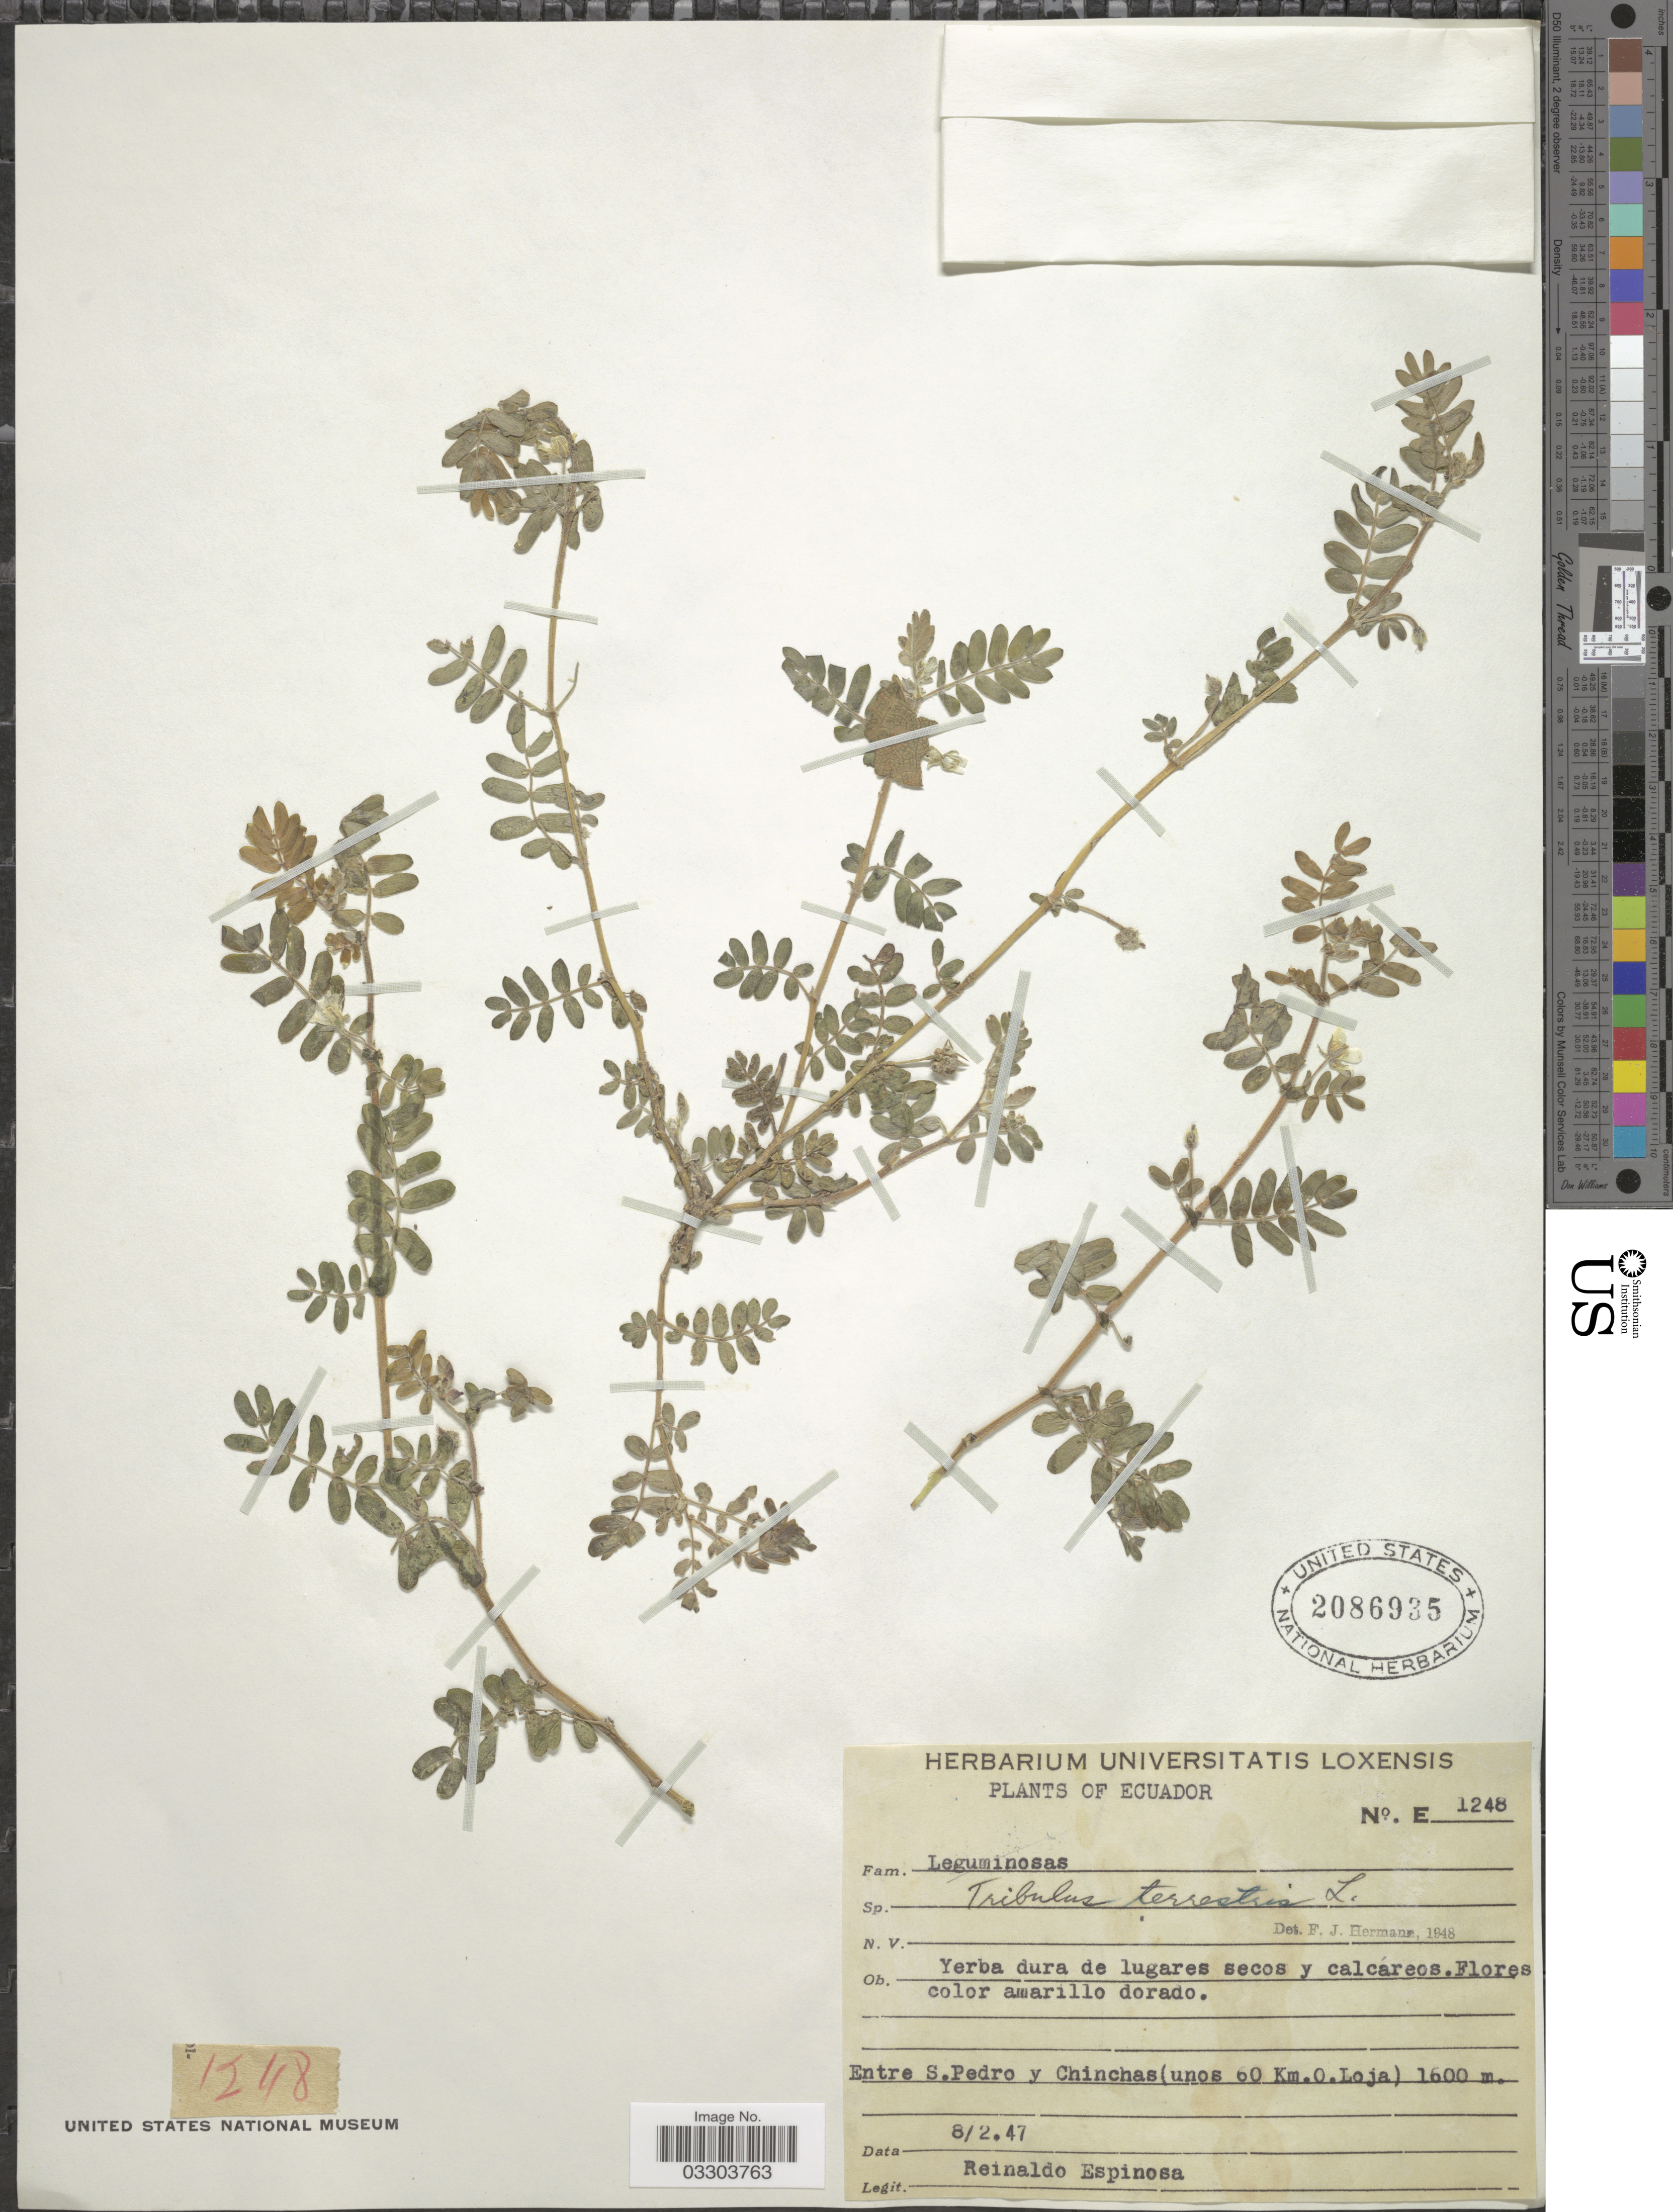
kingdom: Plantae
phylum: Tracheophyta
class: Magnoliopsida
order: Zygophyllales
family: Zygophyllaceae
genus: Tribulus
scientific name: Tribulus terrestris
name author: L.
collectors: R. Espinosa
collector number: E1248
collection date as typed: Transcribed d/m/y: 8/2/47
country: Ecuador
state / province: Loja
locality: Entre S. Pedro y Chinchas (unos 60 Km. O. Loja).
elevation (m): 1600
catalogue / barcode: US 2086935